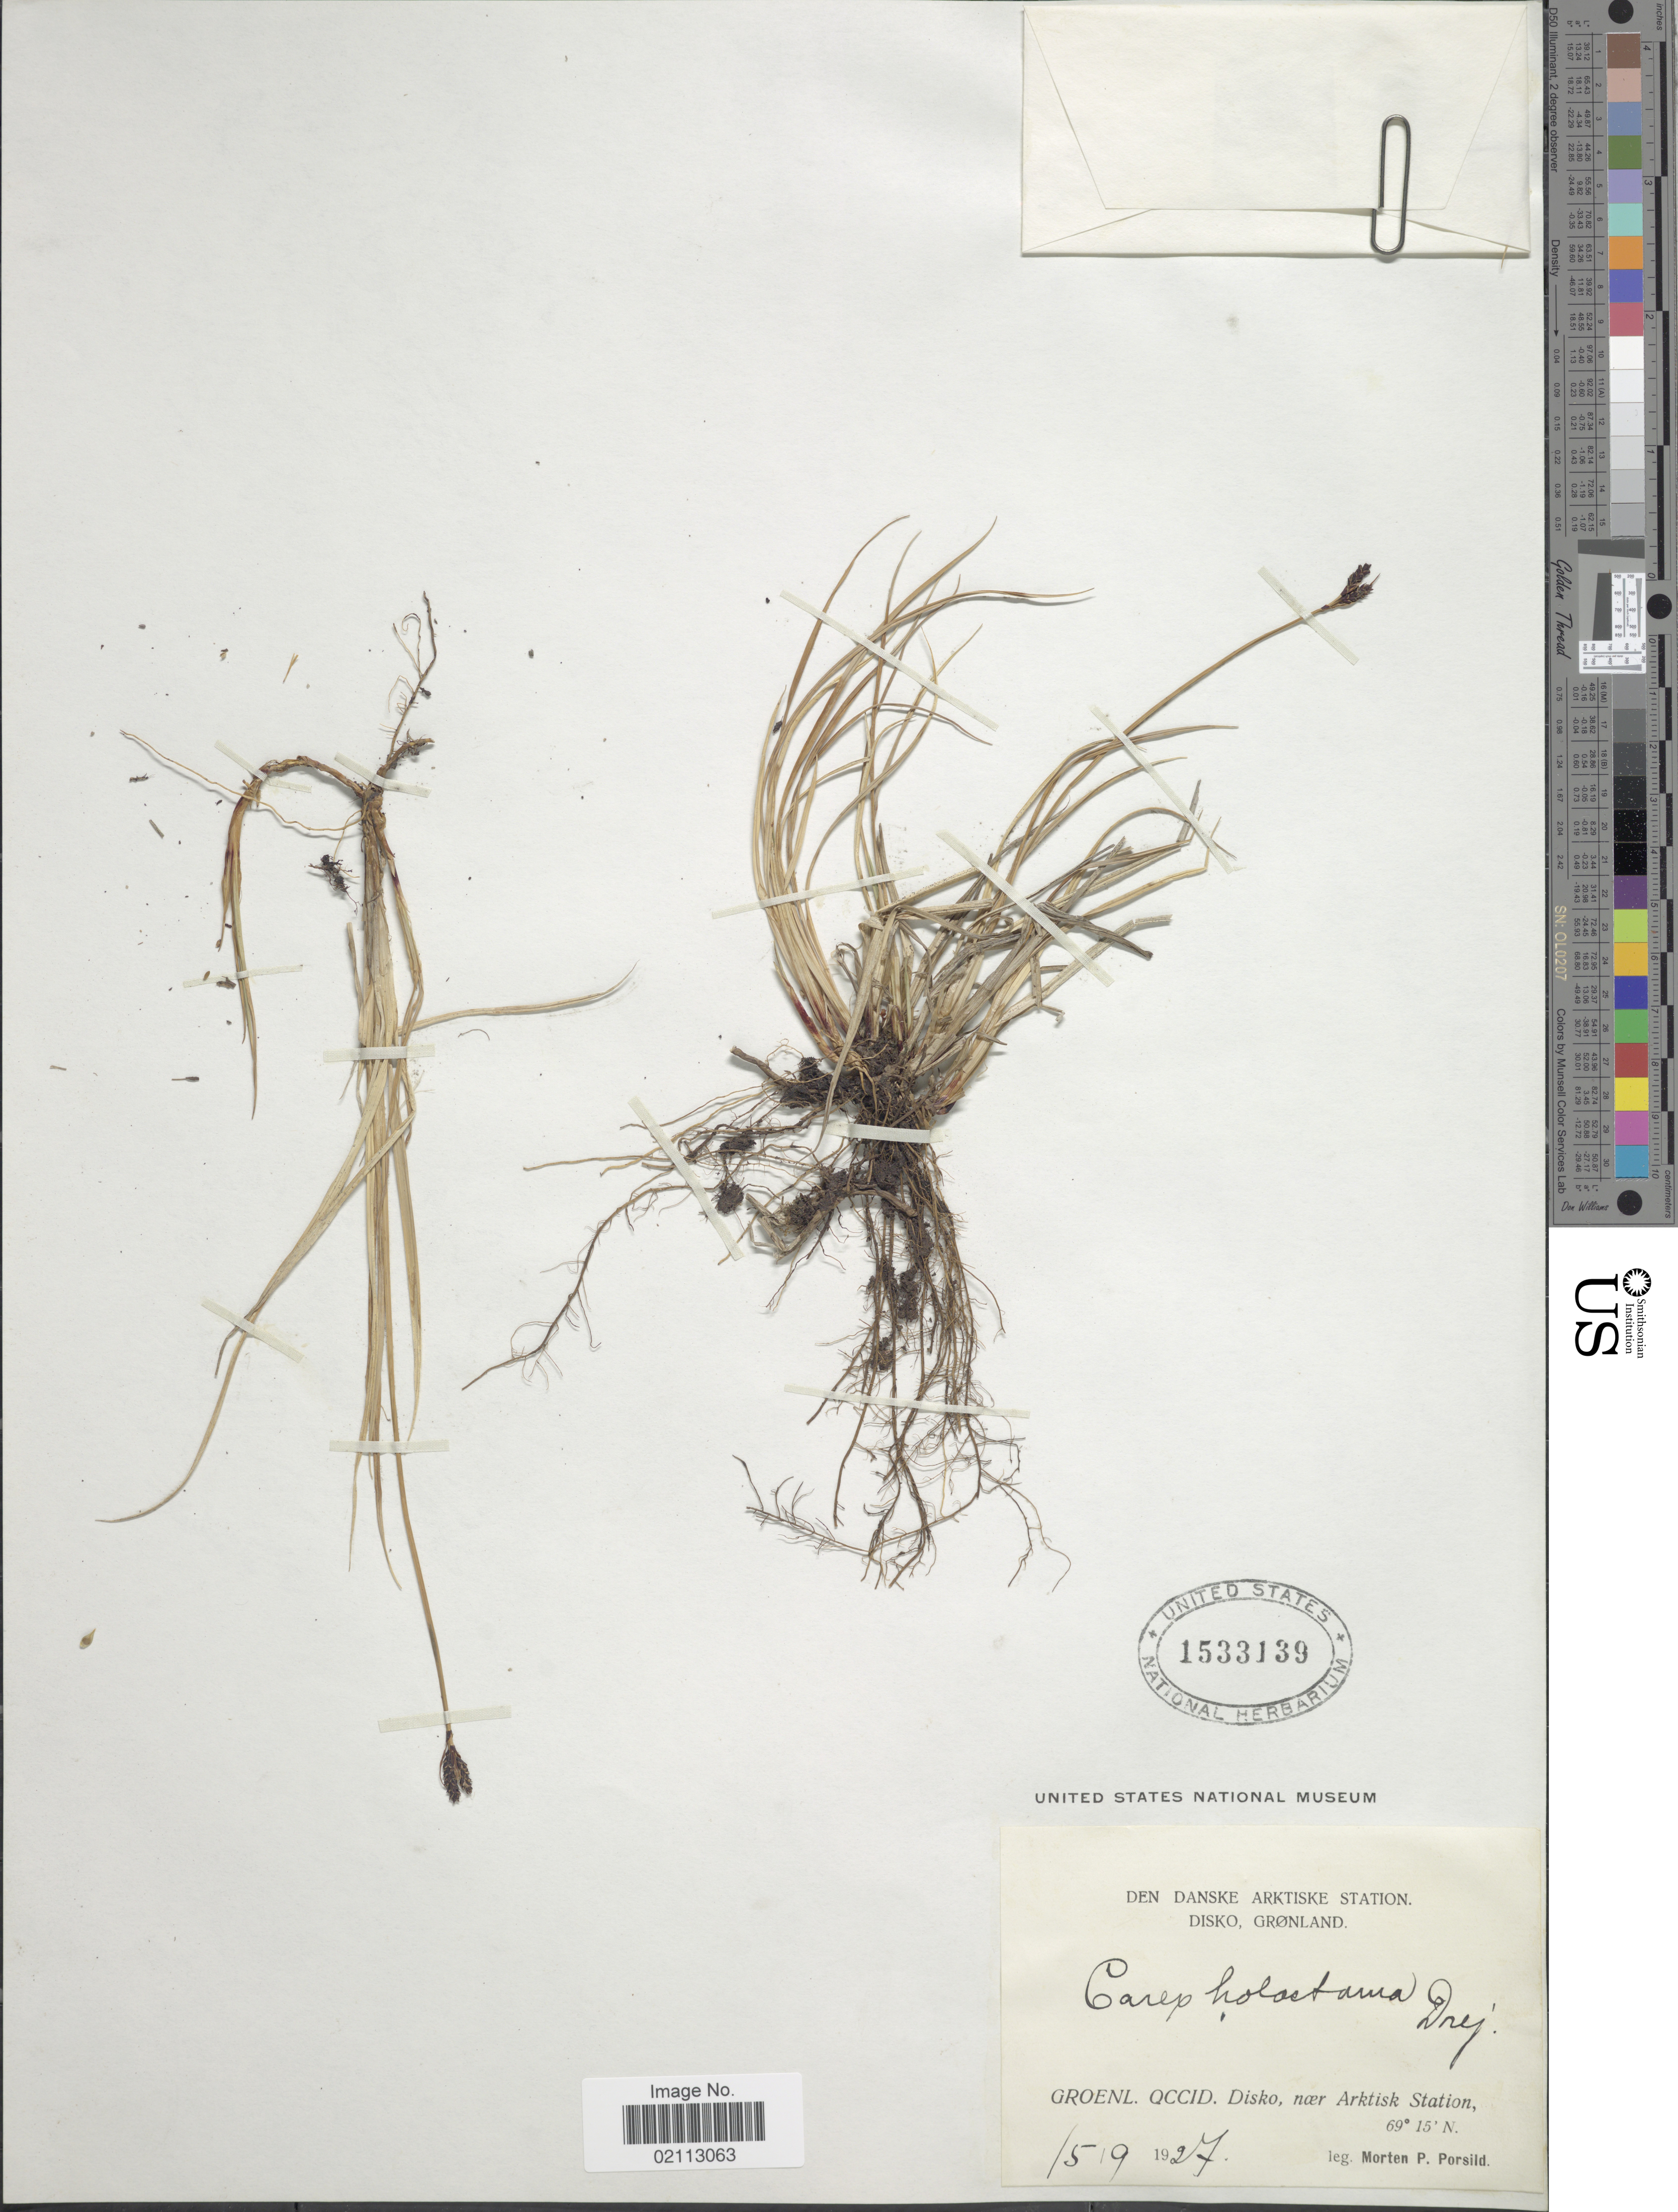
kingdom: Plantae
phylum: Tracheophyta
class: Liliopsida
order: Poales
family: Cyperaceae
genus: Carex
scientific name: Carex holostoma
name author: Drejer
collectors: M. P. Porsild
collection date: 1927-05-19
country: Greenland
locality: Den Danske Arktiske Station. Disko, Gronland. Groenl. Occid. Disko, near Arktisk Station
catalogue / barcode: US 1533139